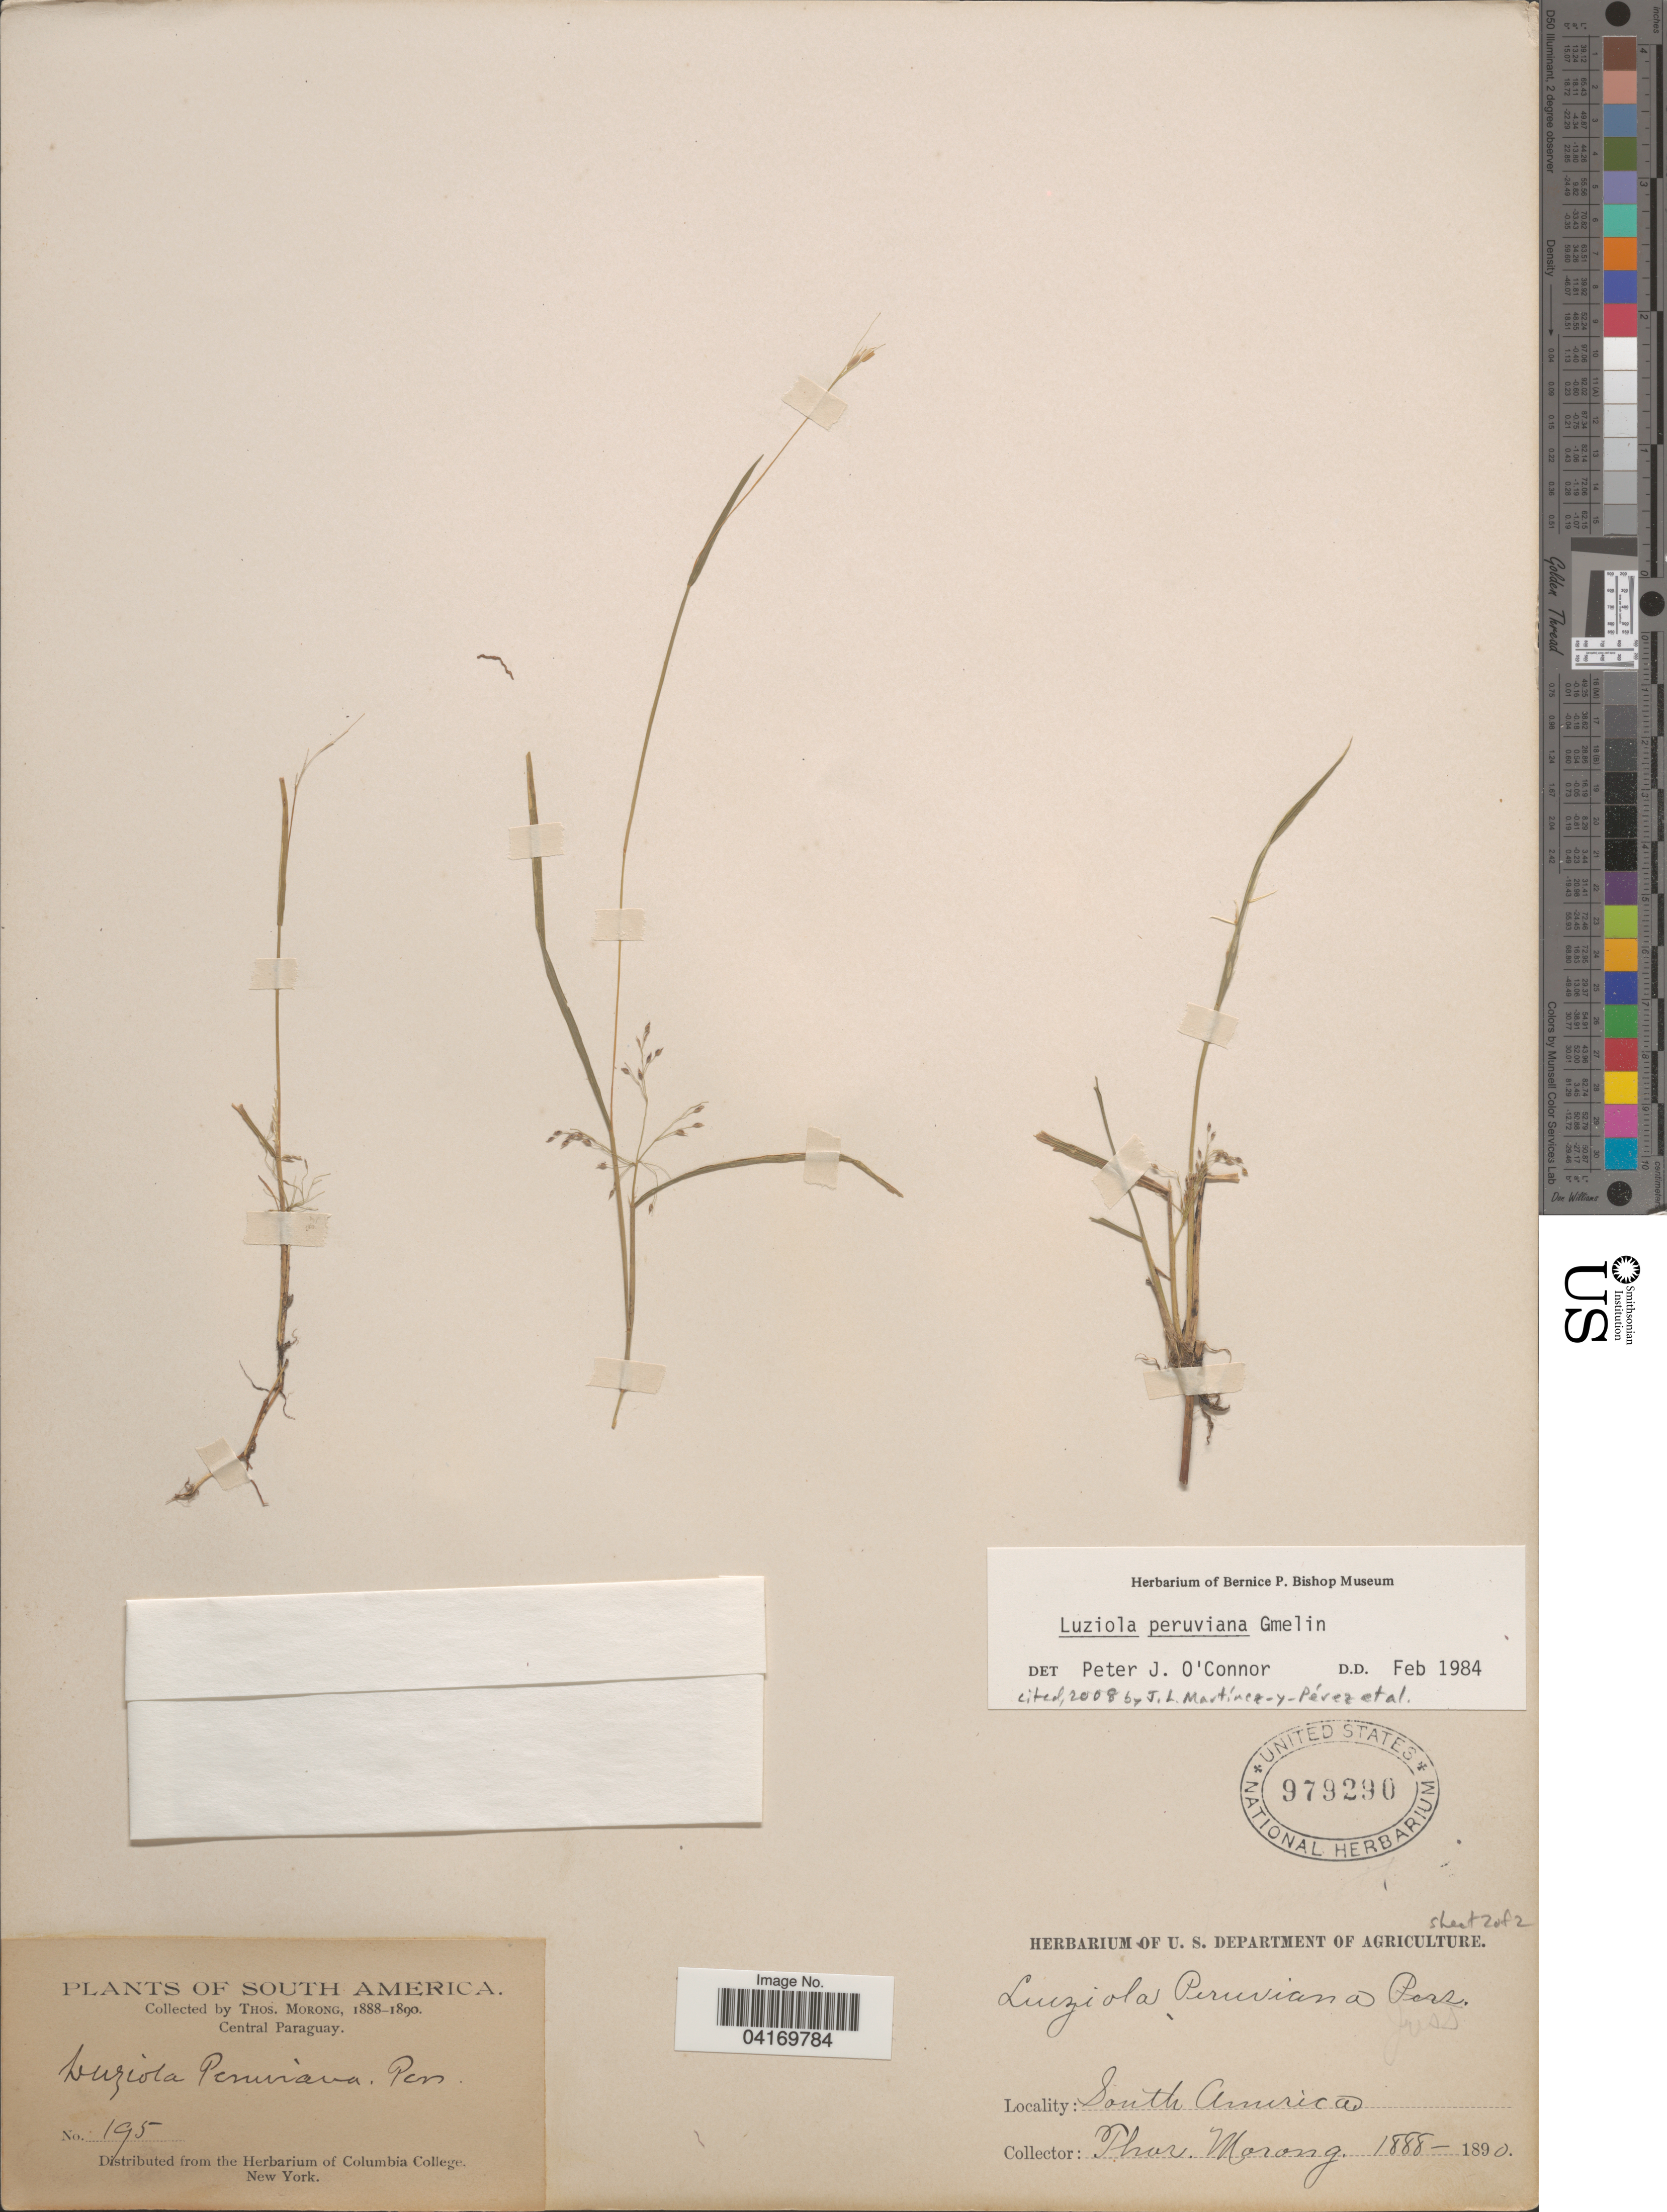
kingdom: Plantae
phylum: Tracheophyta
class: Liliopsida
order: Poales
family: Poaceae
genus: Luziola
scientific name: Luziola peruviana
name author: Juss. ex J.F. Gmel.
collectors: ex herb. T. Morong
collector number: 195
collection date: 1888/1890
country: Paraguay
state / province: Central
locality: Central Paraguay.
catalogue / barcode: US 979290